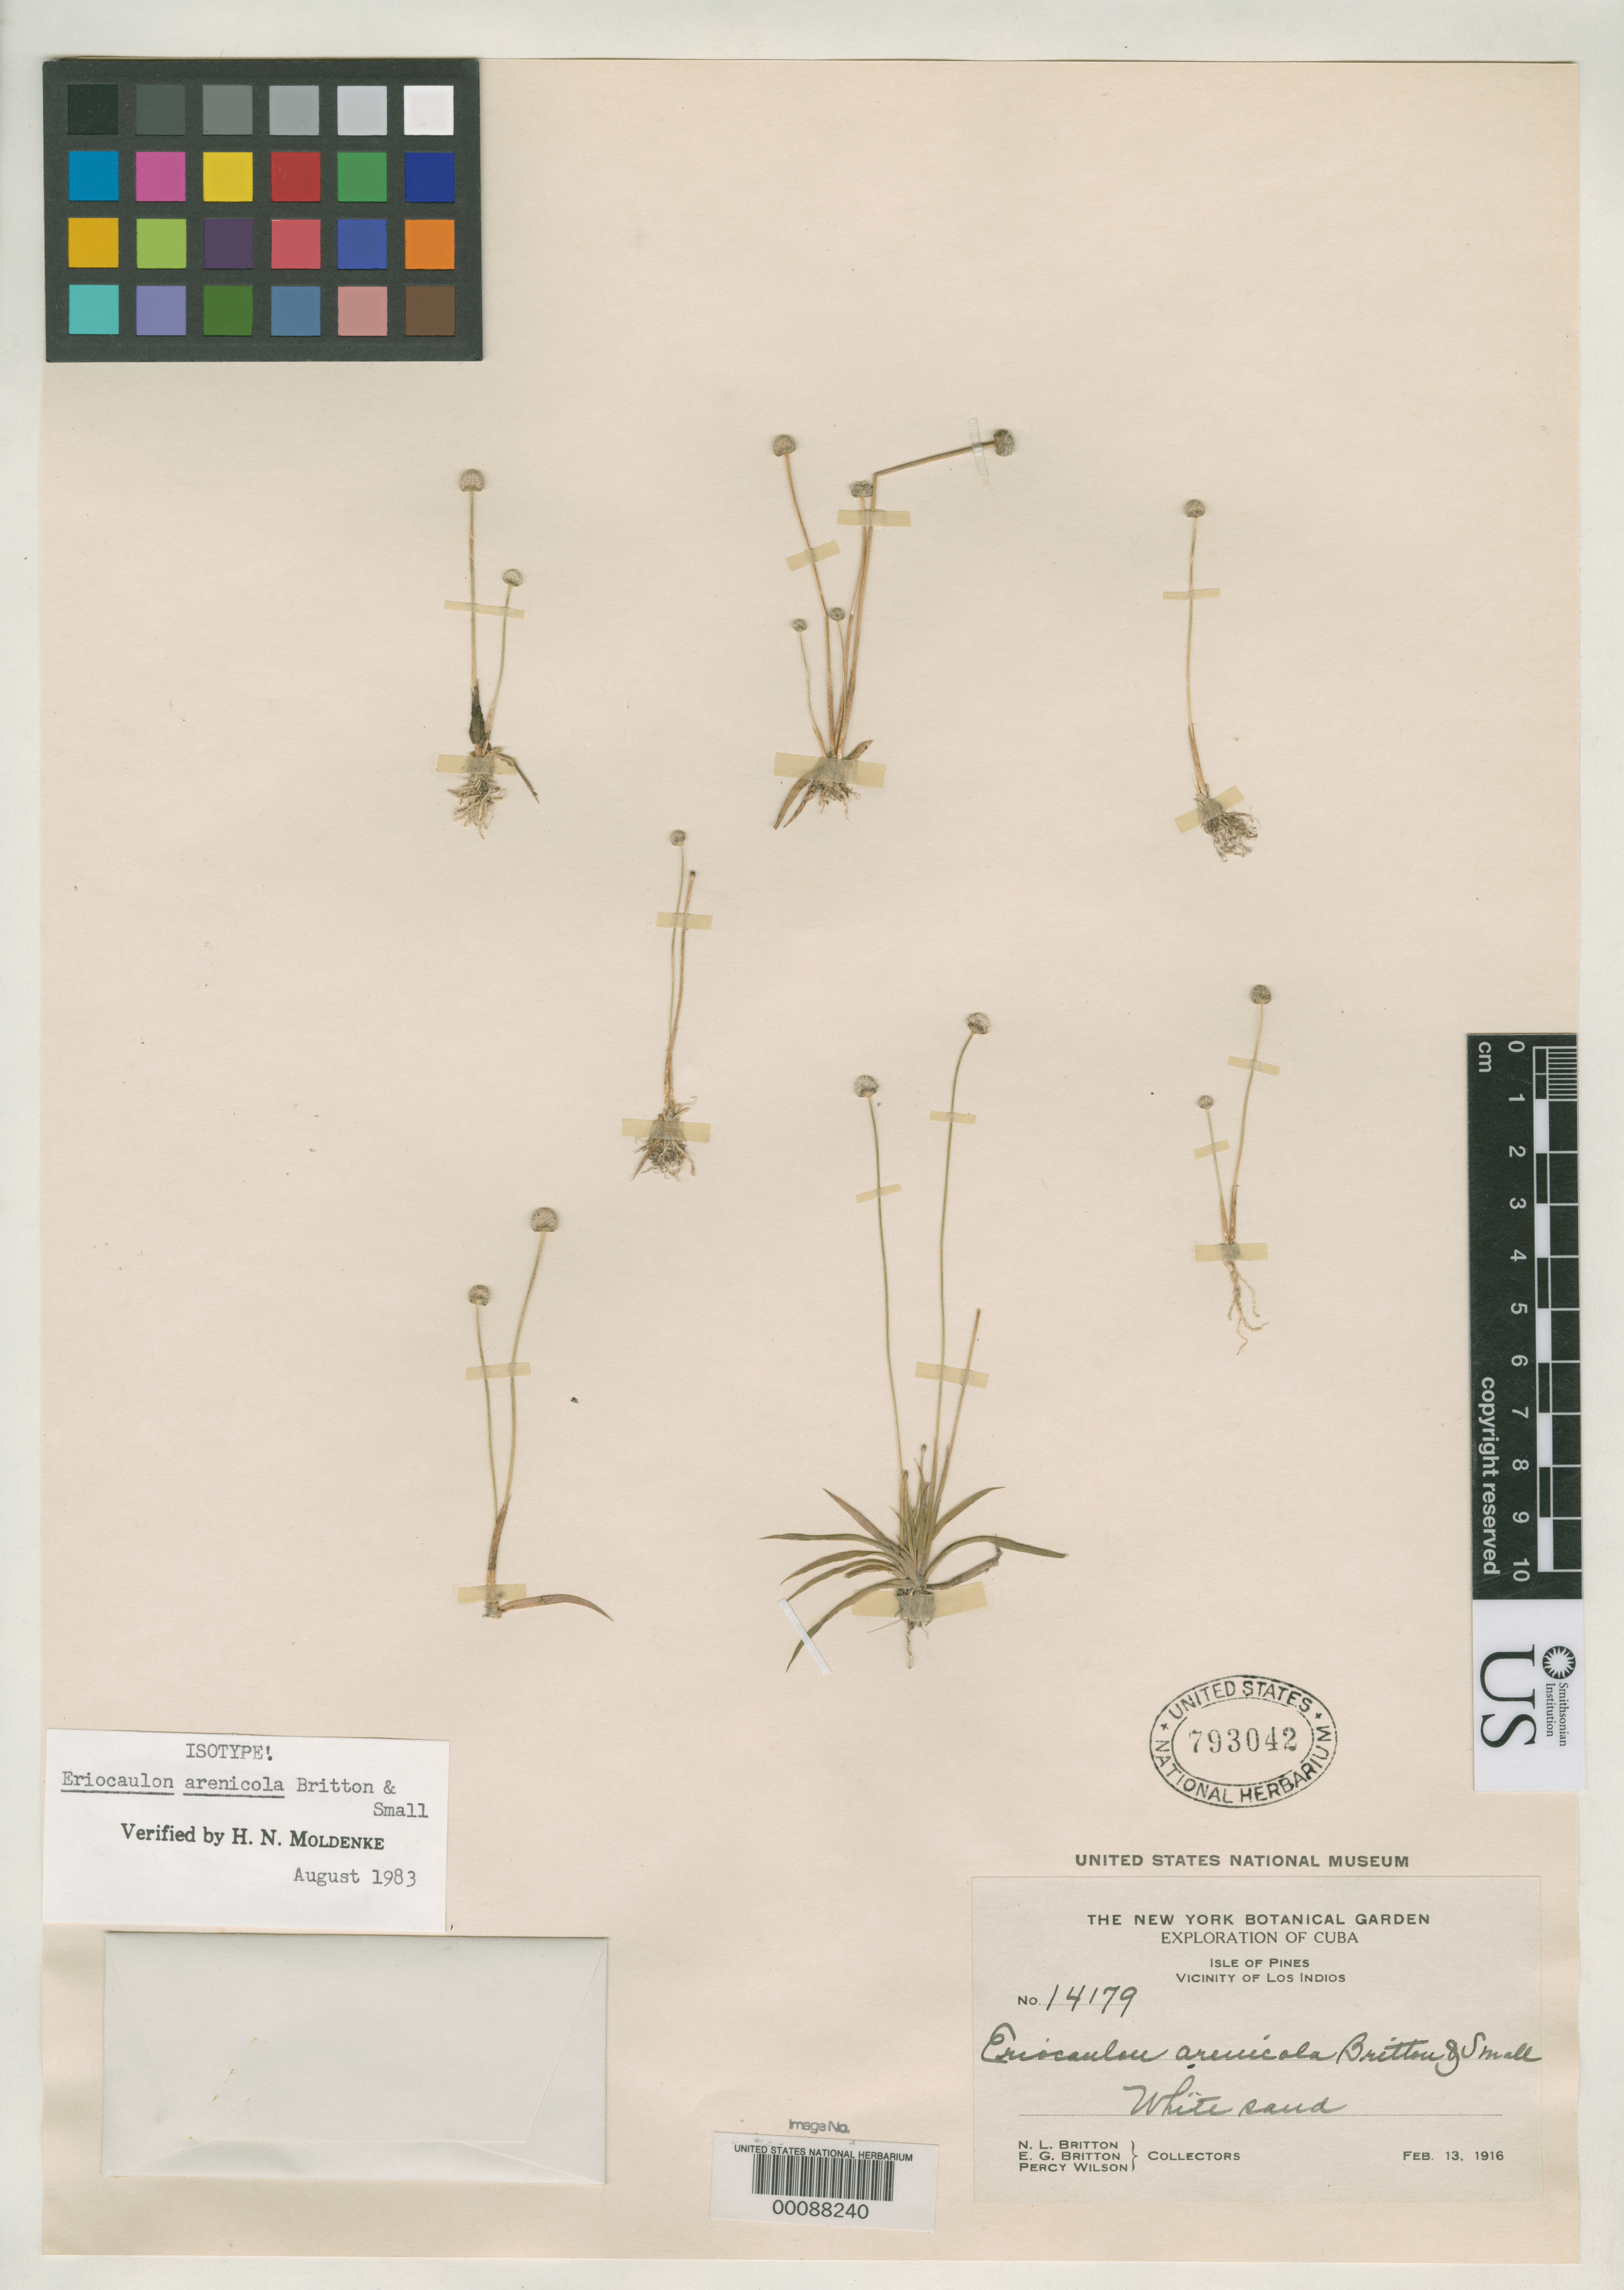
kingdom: Plantae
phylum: Tracheophyta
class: Liliopsida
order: Poales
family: Eriocaulaceae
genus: Eriocaulon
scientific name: Eriocaulon arenicola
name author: Britton & Small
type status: Isotype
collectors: N. Britton, E. G. Britton & P. Wilson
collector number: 14179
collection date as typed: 13 Feb 1916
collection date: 1916-02-13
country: Cuba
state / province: Isla de La Juventud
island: Isla de La Juventud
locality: Los Indios.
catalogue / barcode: US 793042